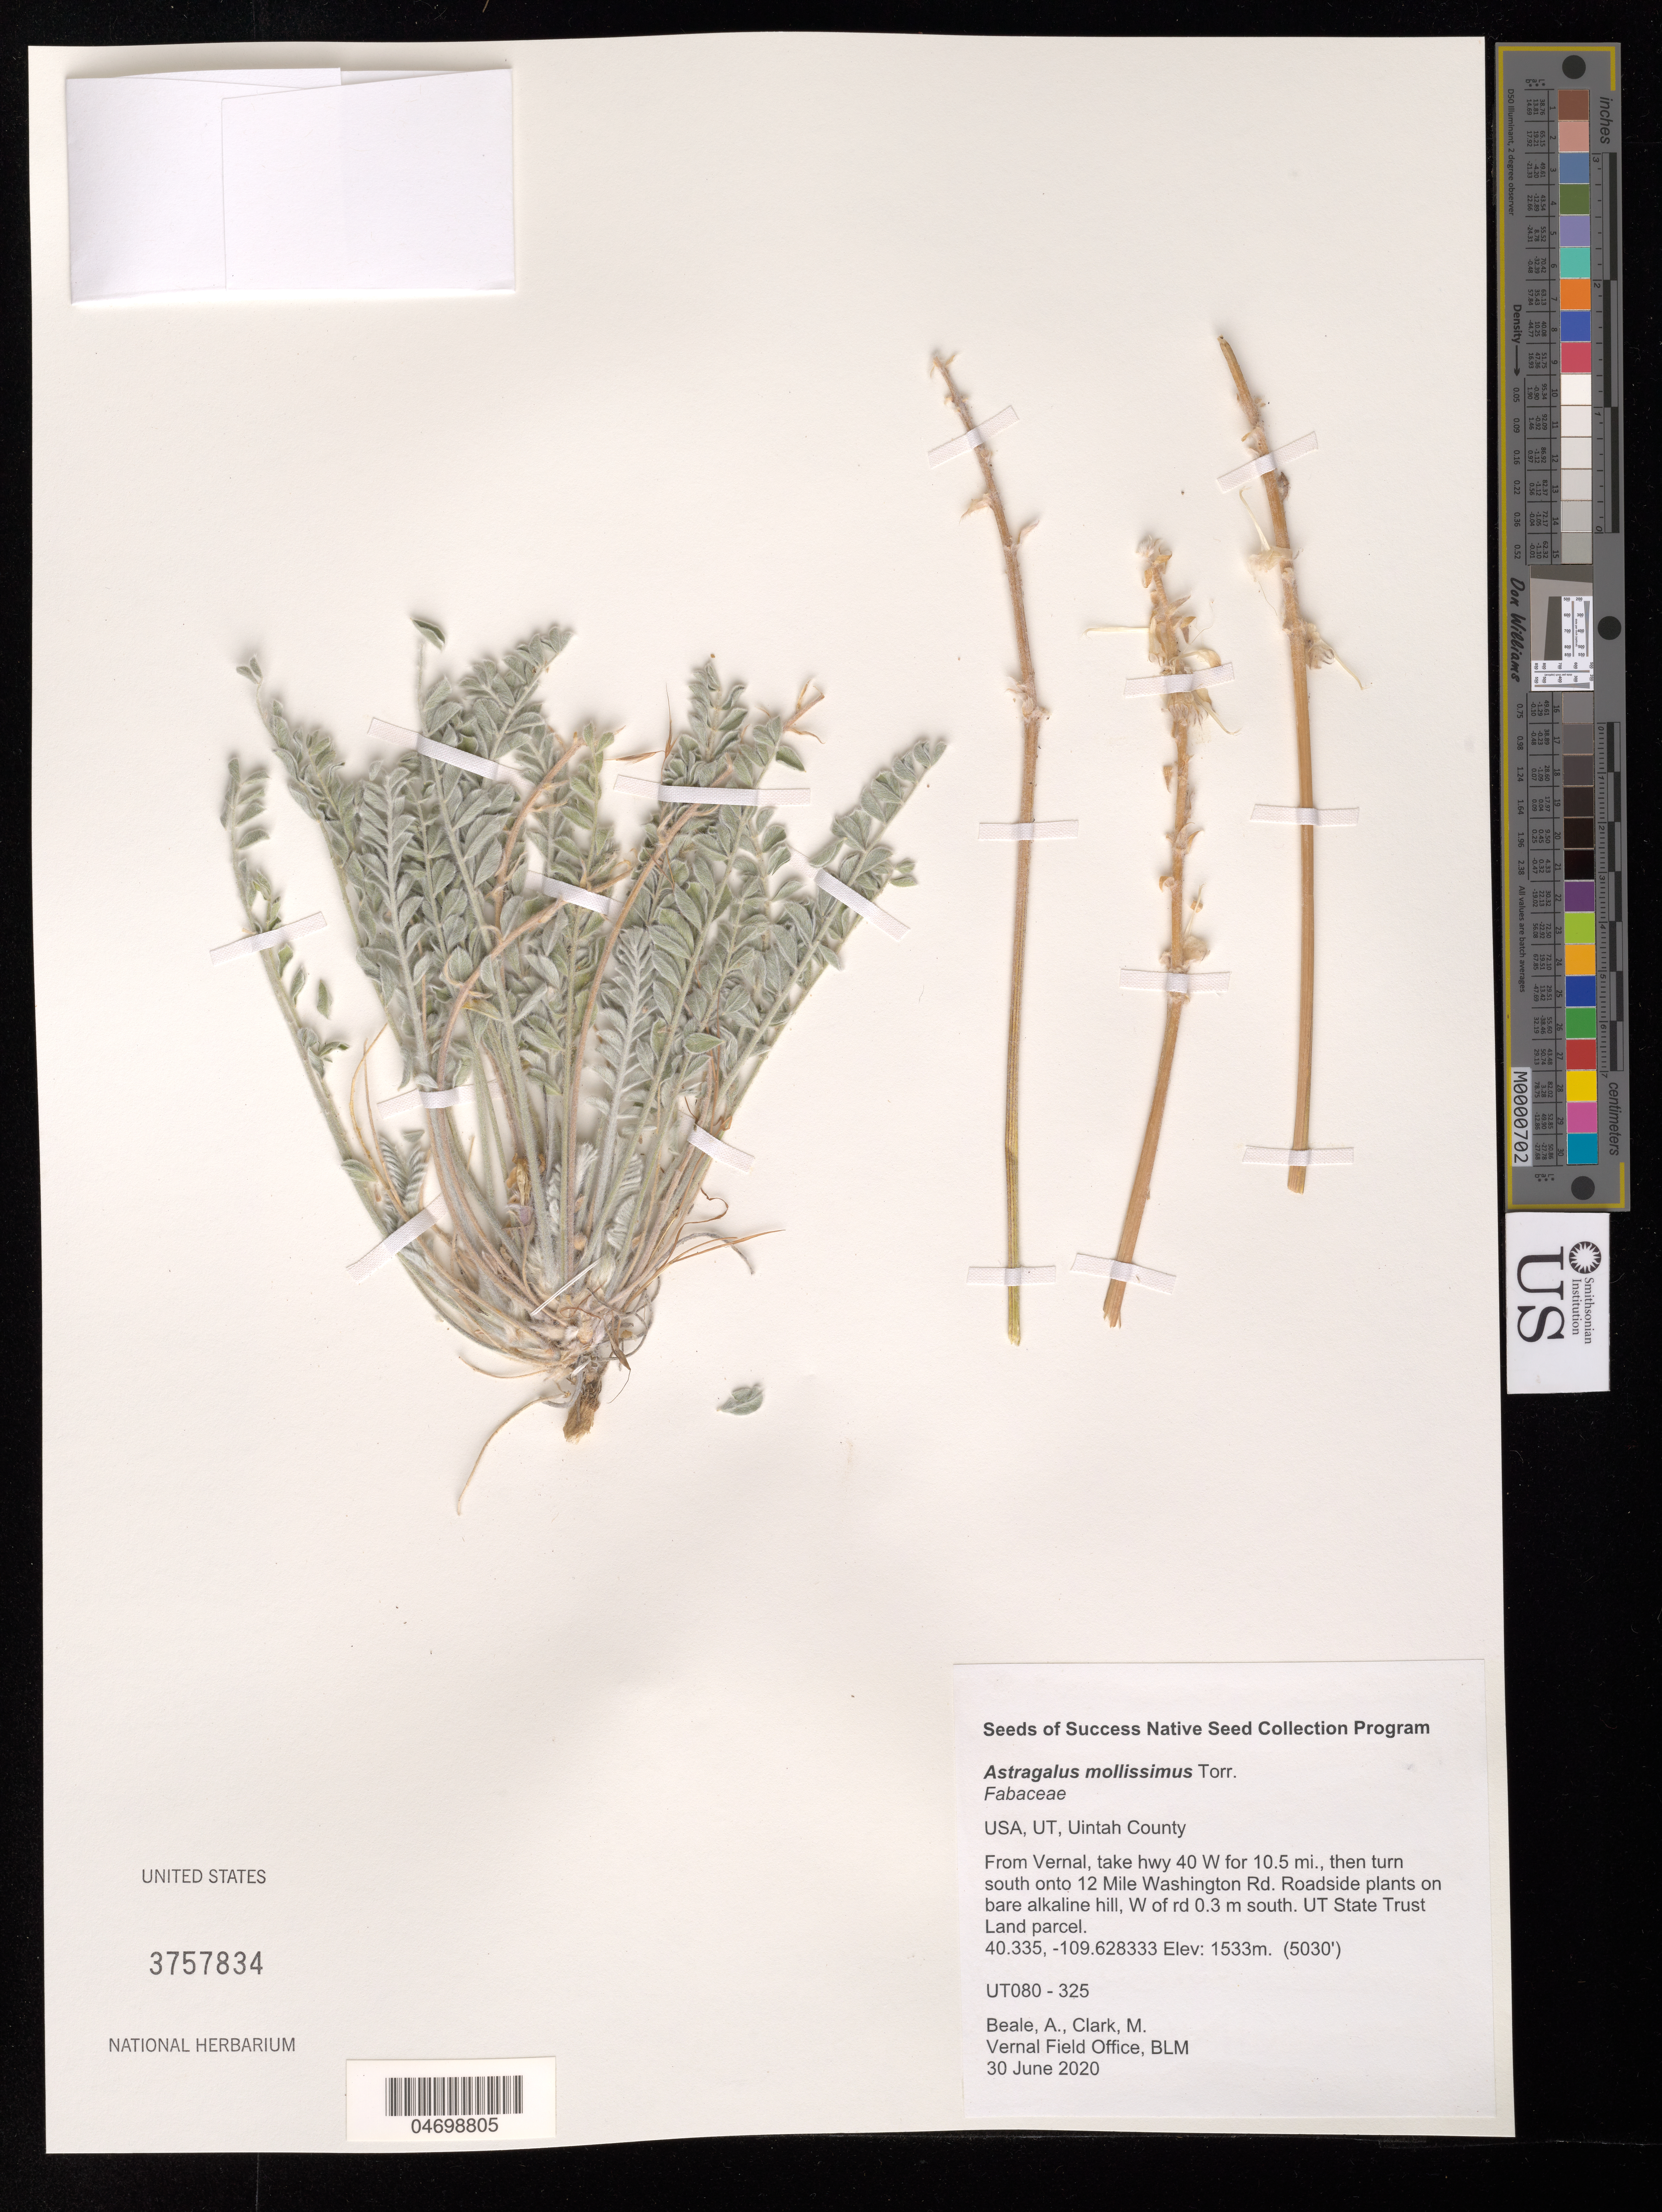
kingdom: Plantae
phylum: Tracheophyta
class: Magnoliopsida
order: Fabales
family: Fabaceae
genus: Astragalus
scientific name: Astragalus mollissimus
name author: Torr.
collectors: A. Beale & M. Clark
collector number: UT080-325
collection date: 2020-06-30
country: United States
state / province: Utah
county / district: Uintah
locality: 12 Mile Washington Rd. UT State Trust Land parcel.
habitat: Roadside. Bare alkaline hill.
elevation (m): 1533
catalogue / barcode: US 3757834